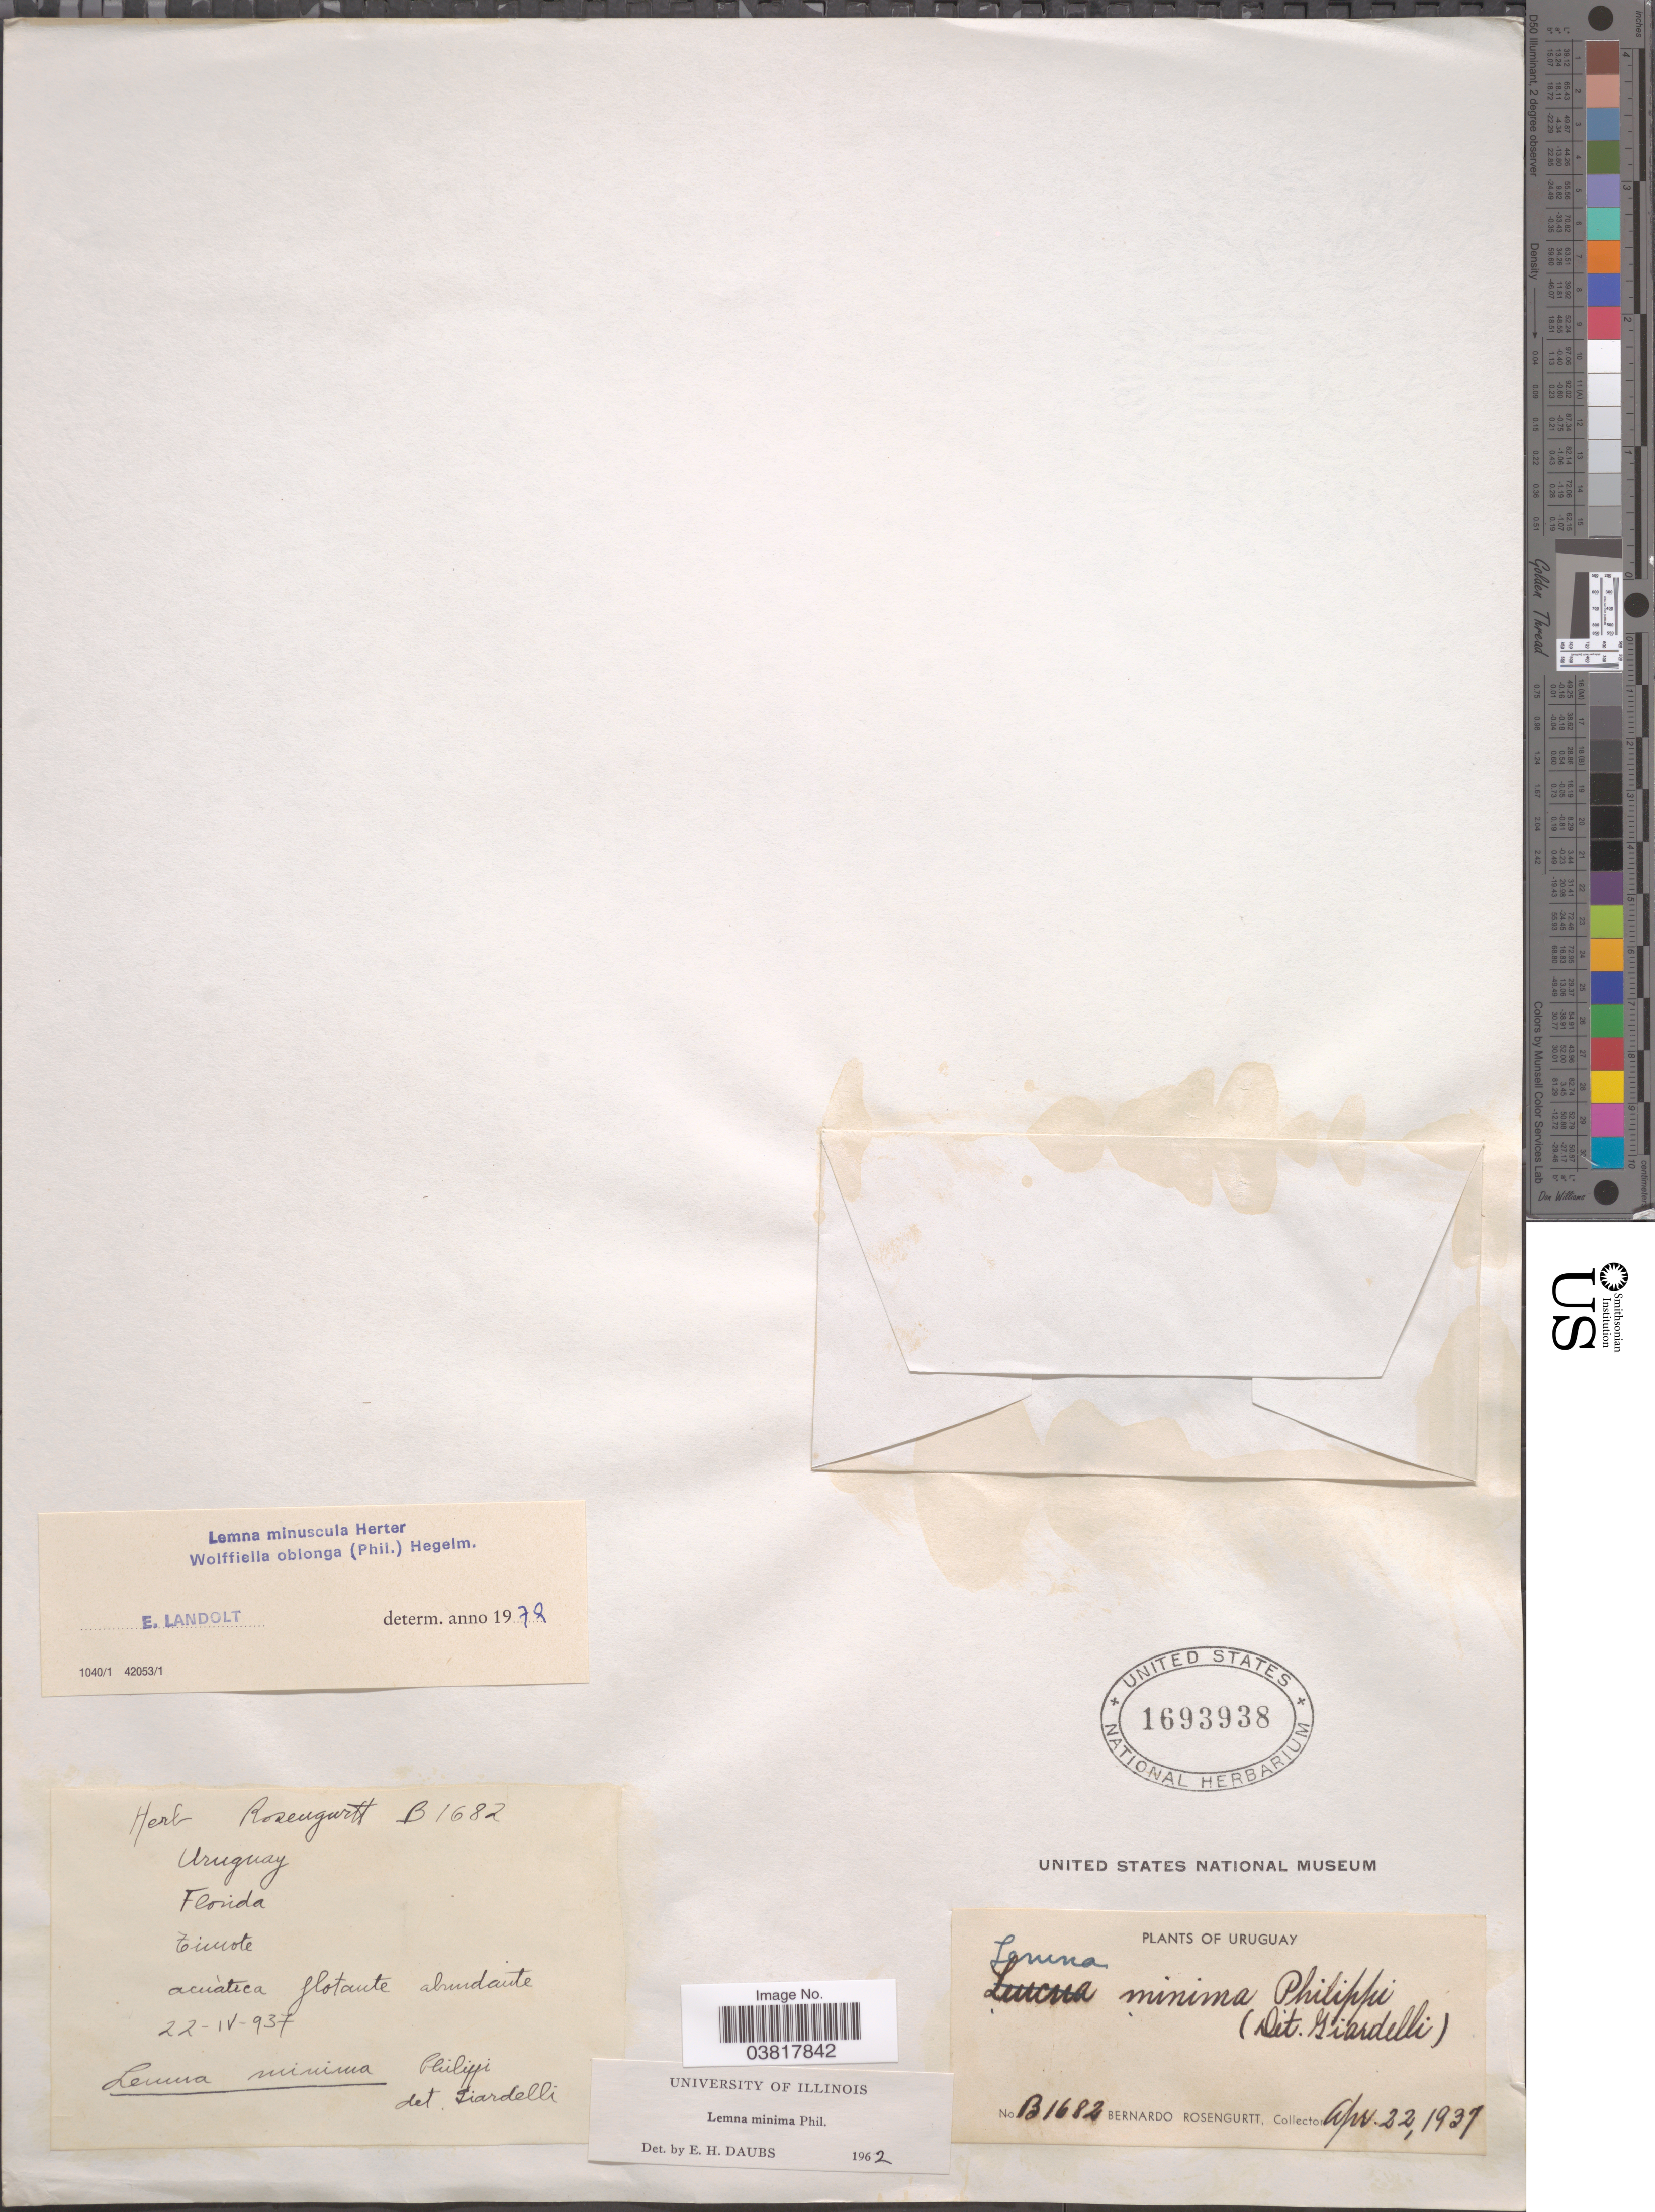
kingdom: Plantae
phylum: Tracheophyta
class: Liliopsida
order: Alismatales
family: Araceae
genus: Lemna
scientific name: Lemna minuscula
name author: Herter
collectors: B. Rosengurtt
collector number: B1682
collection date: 1937-04-22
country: Uruguay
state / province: Florida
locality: Timote.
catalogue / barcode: US 1693938